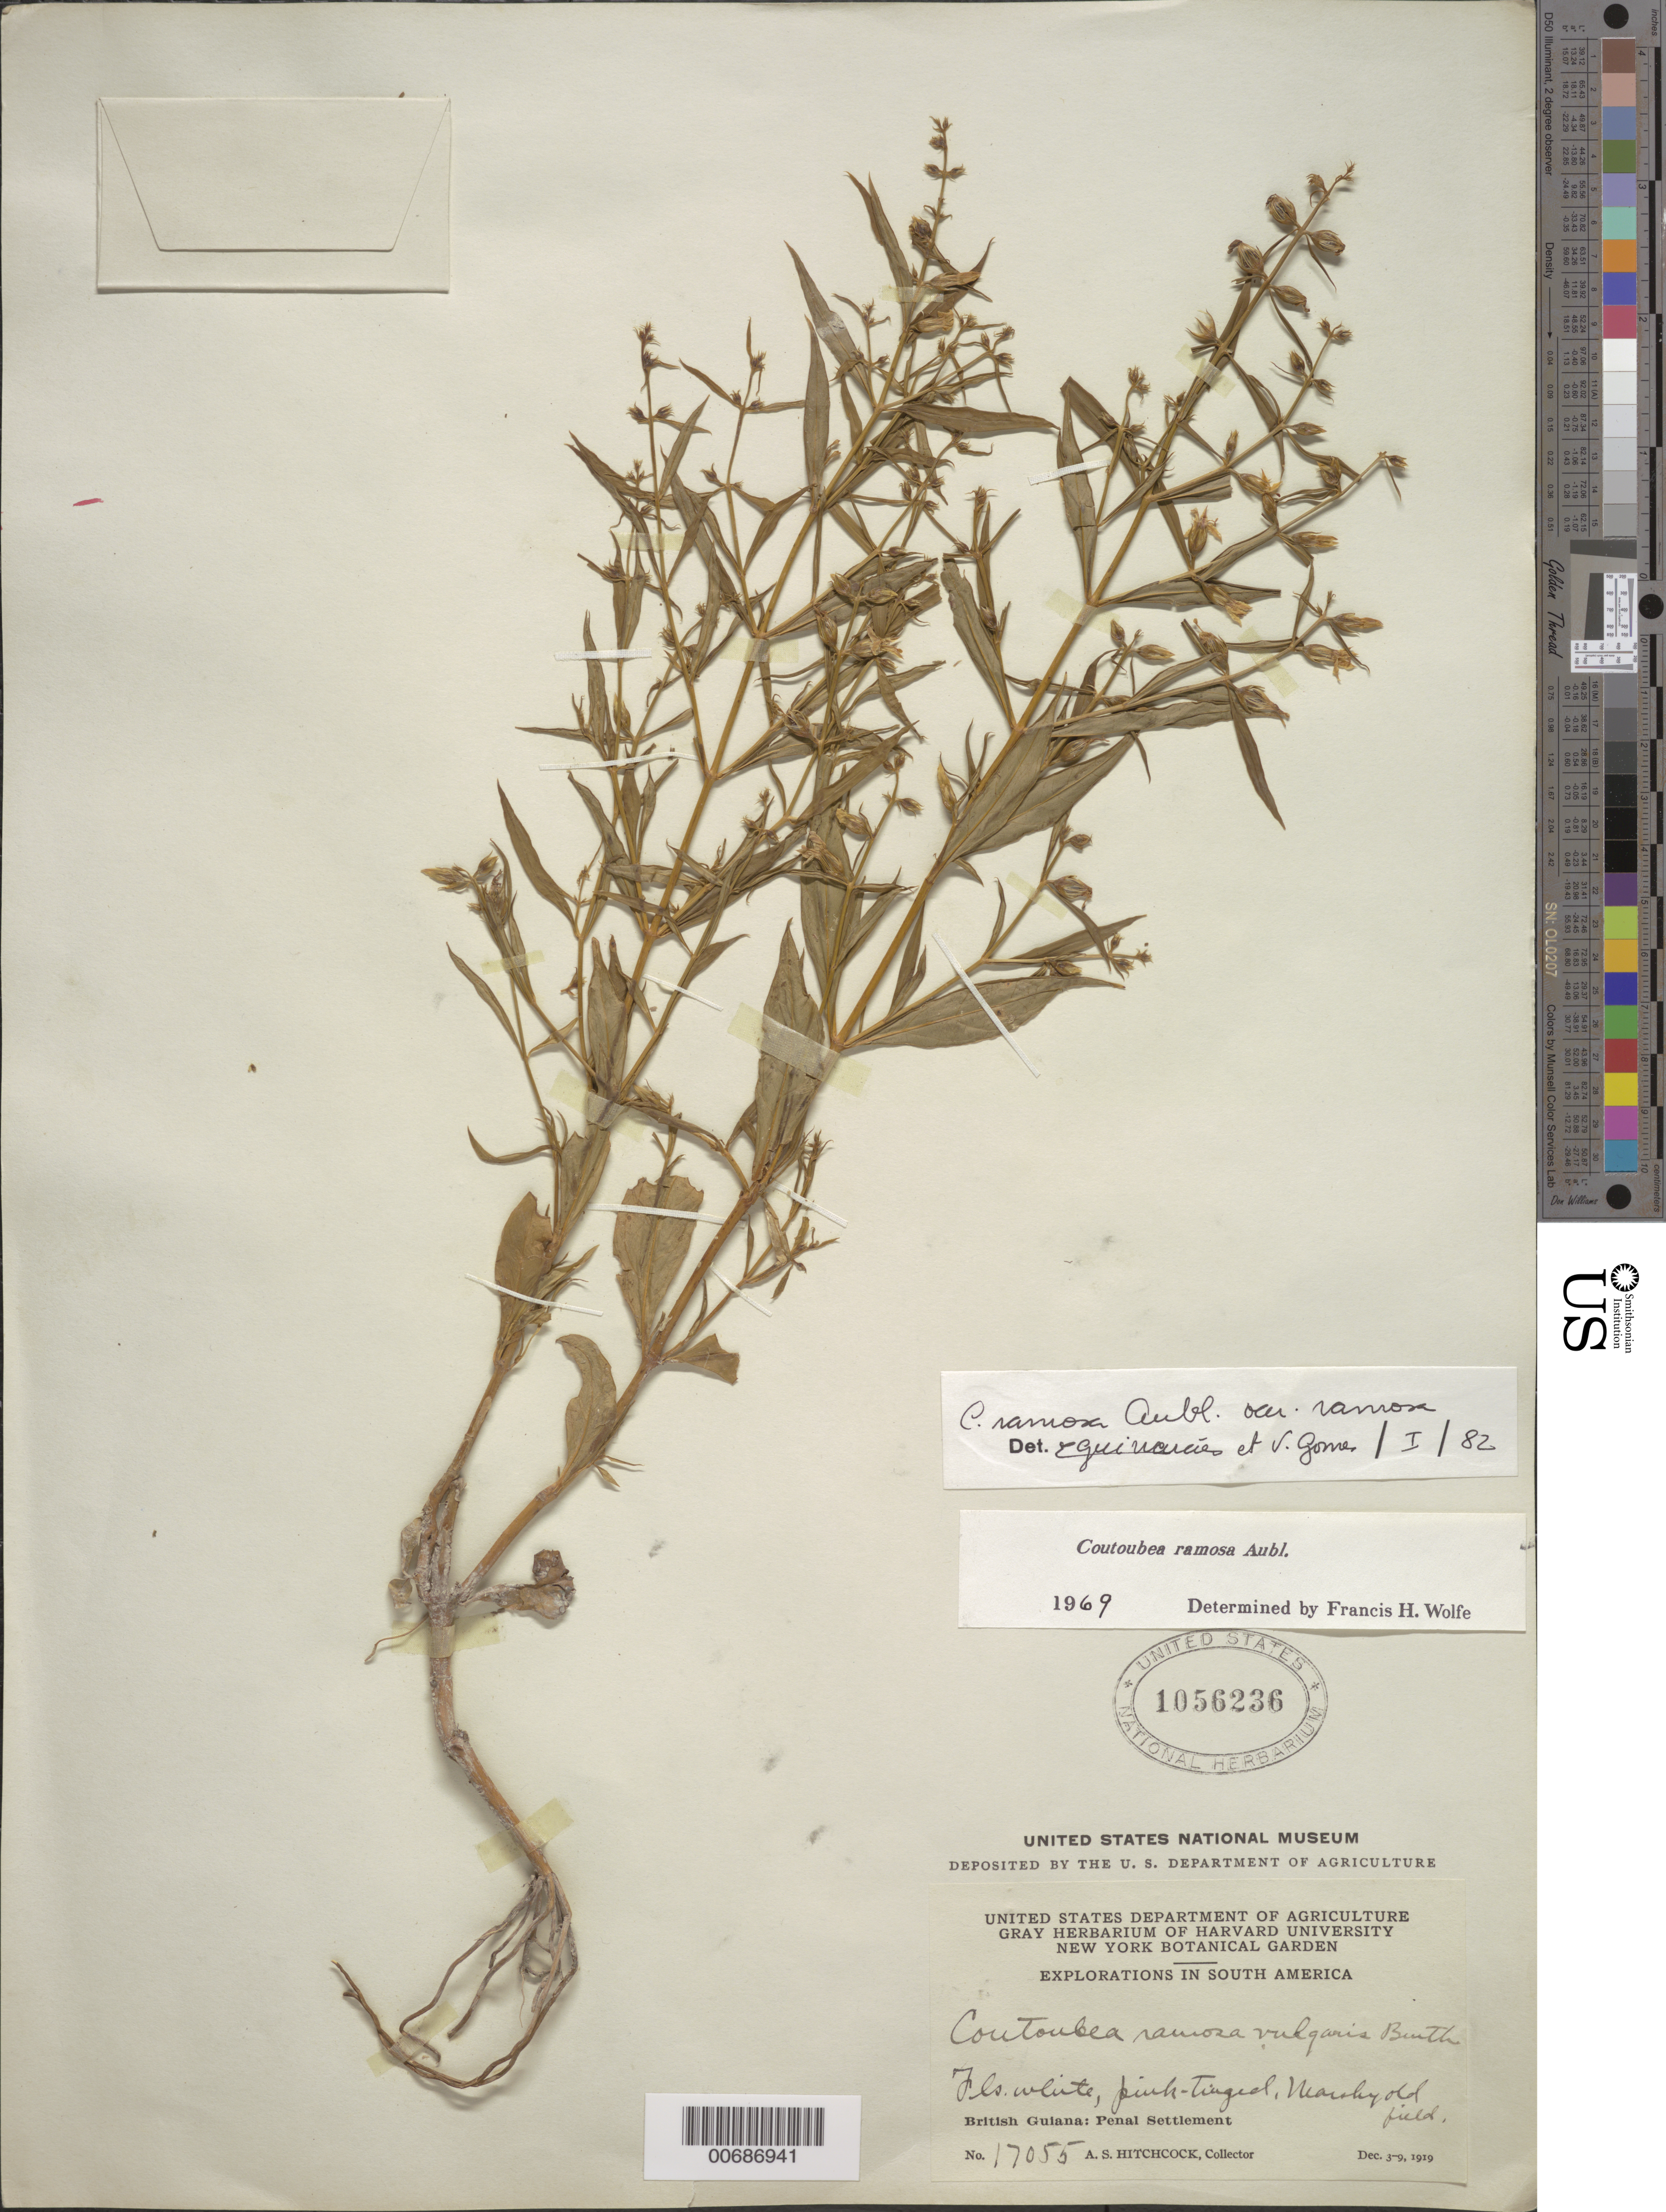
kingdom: Plantae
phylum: Tracheophyta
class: Magnoliopsida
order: Gentianales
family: Gentianaceae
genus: Coutoubea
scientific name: Coutoubea ramosa var. ramosa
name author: Aubl.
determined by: Guimaraes, E. F.; Gomes, V.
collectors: A. S. Hitchcock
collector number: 17055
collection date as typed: Dec. 3-9, 1919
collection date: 1919-12-03/1919-12-09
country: Guyana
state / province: Cuyuni-Mazaruni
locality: Penal Settlement, on W side of Essequibo River, near mouth of Mazaruni River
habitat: Marshy old field;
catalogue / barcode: US 1056236